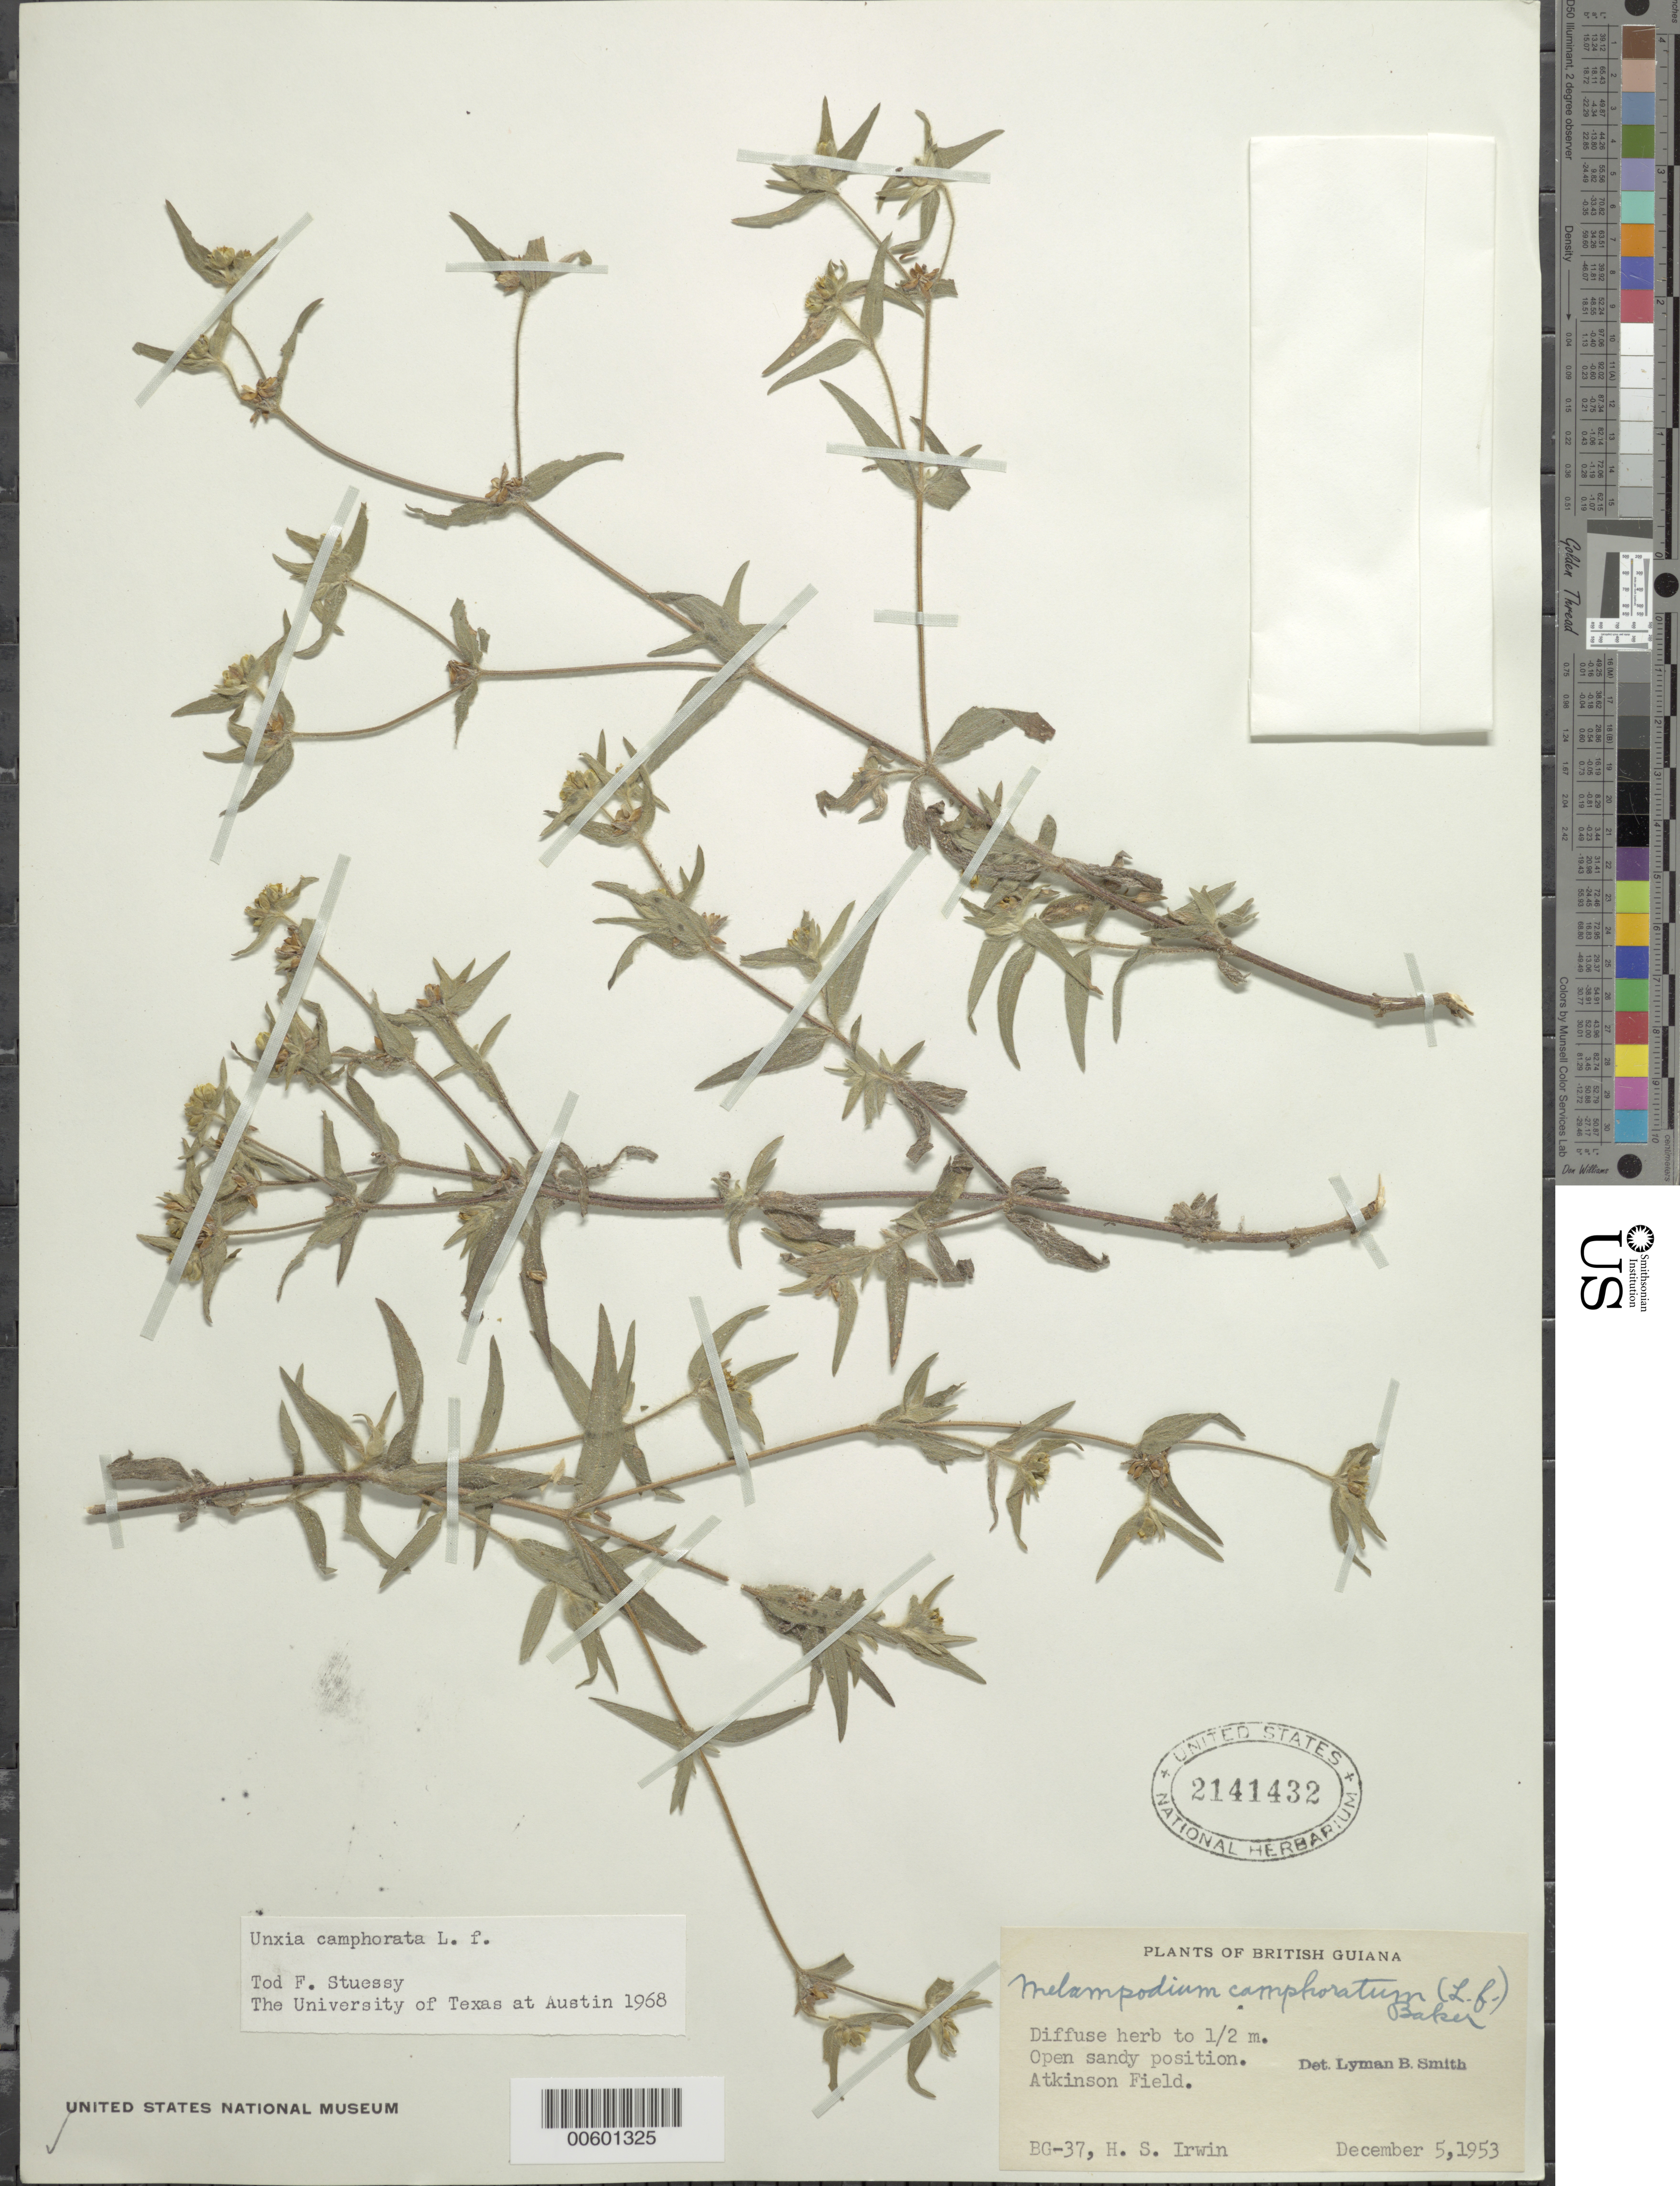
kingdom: Plantae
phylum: Tracheophyta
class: Magnoliopsida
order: Asterales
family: Asteraceae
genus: Unxia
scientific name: Unxia camphorata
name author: L. f.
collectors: H. Irwin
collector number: BG 37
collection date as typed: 5-Dec-53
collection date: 1953-12-05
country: Guyana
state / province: Demerara-Mahaica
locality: Atkinson Field, 20 mi. S of Georgetown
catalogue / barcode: US 2141432